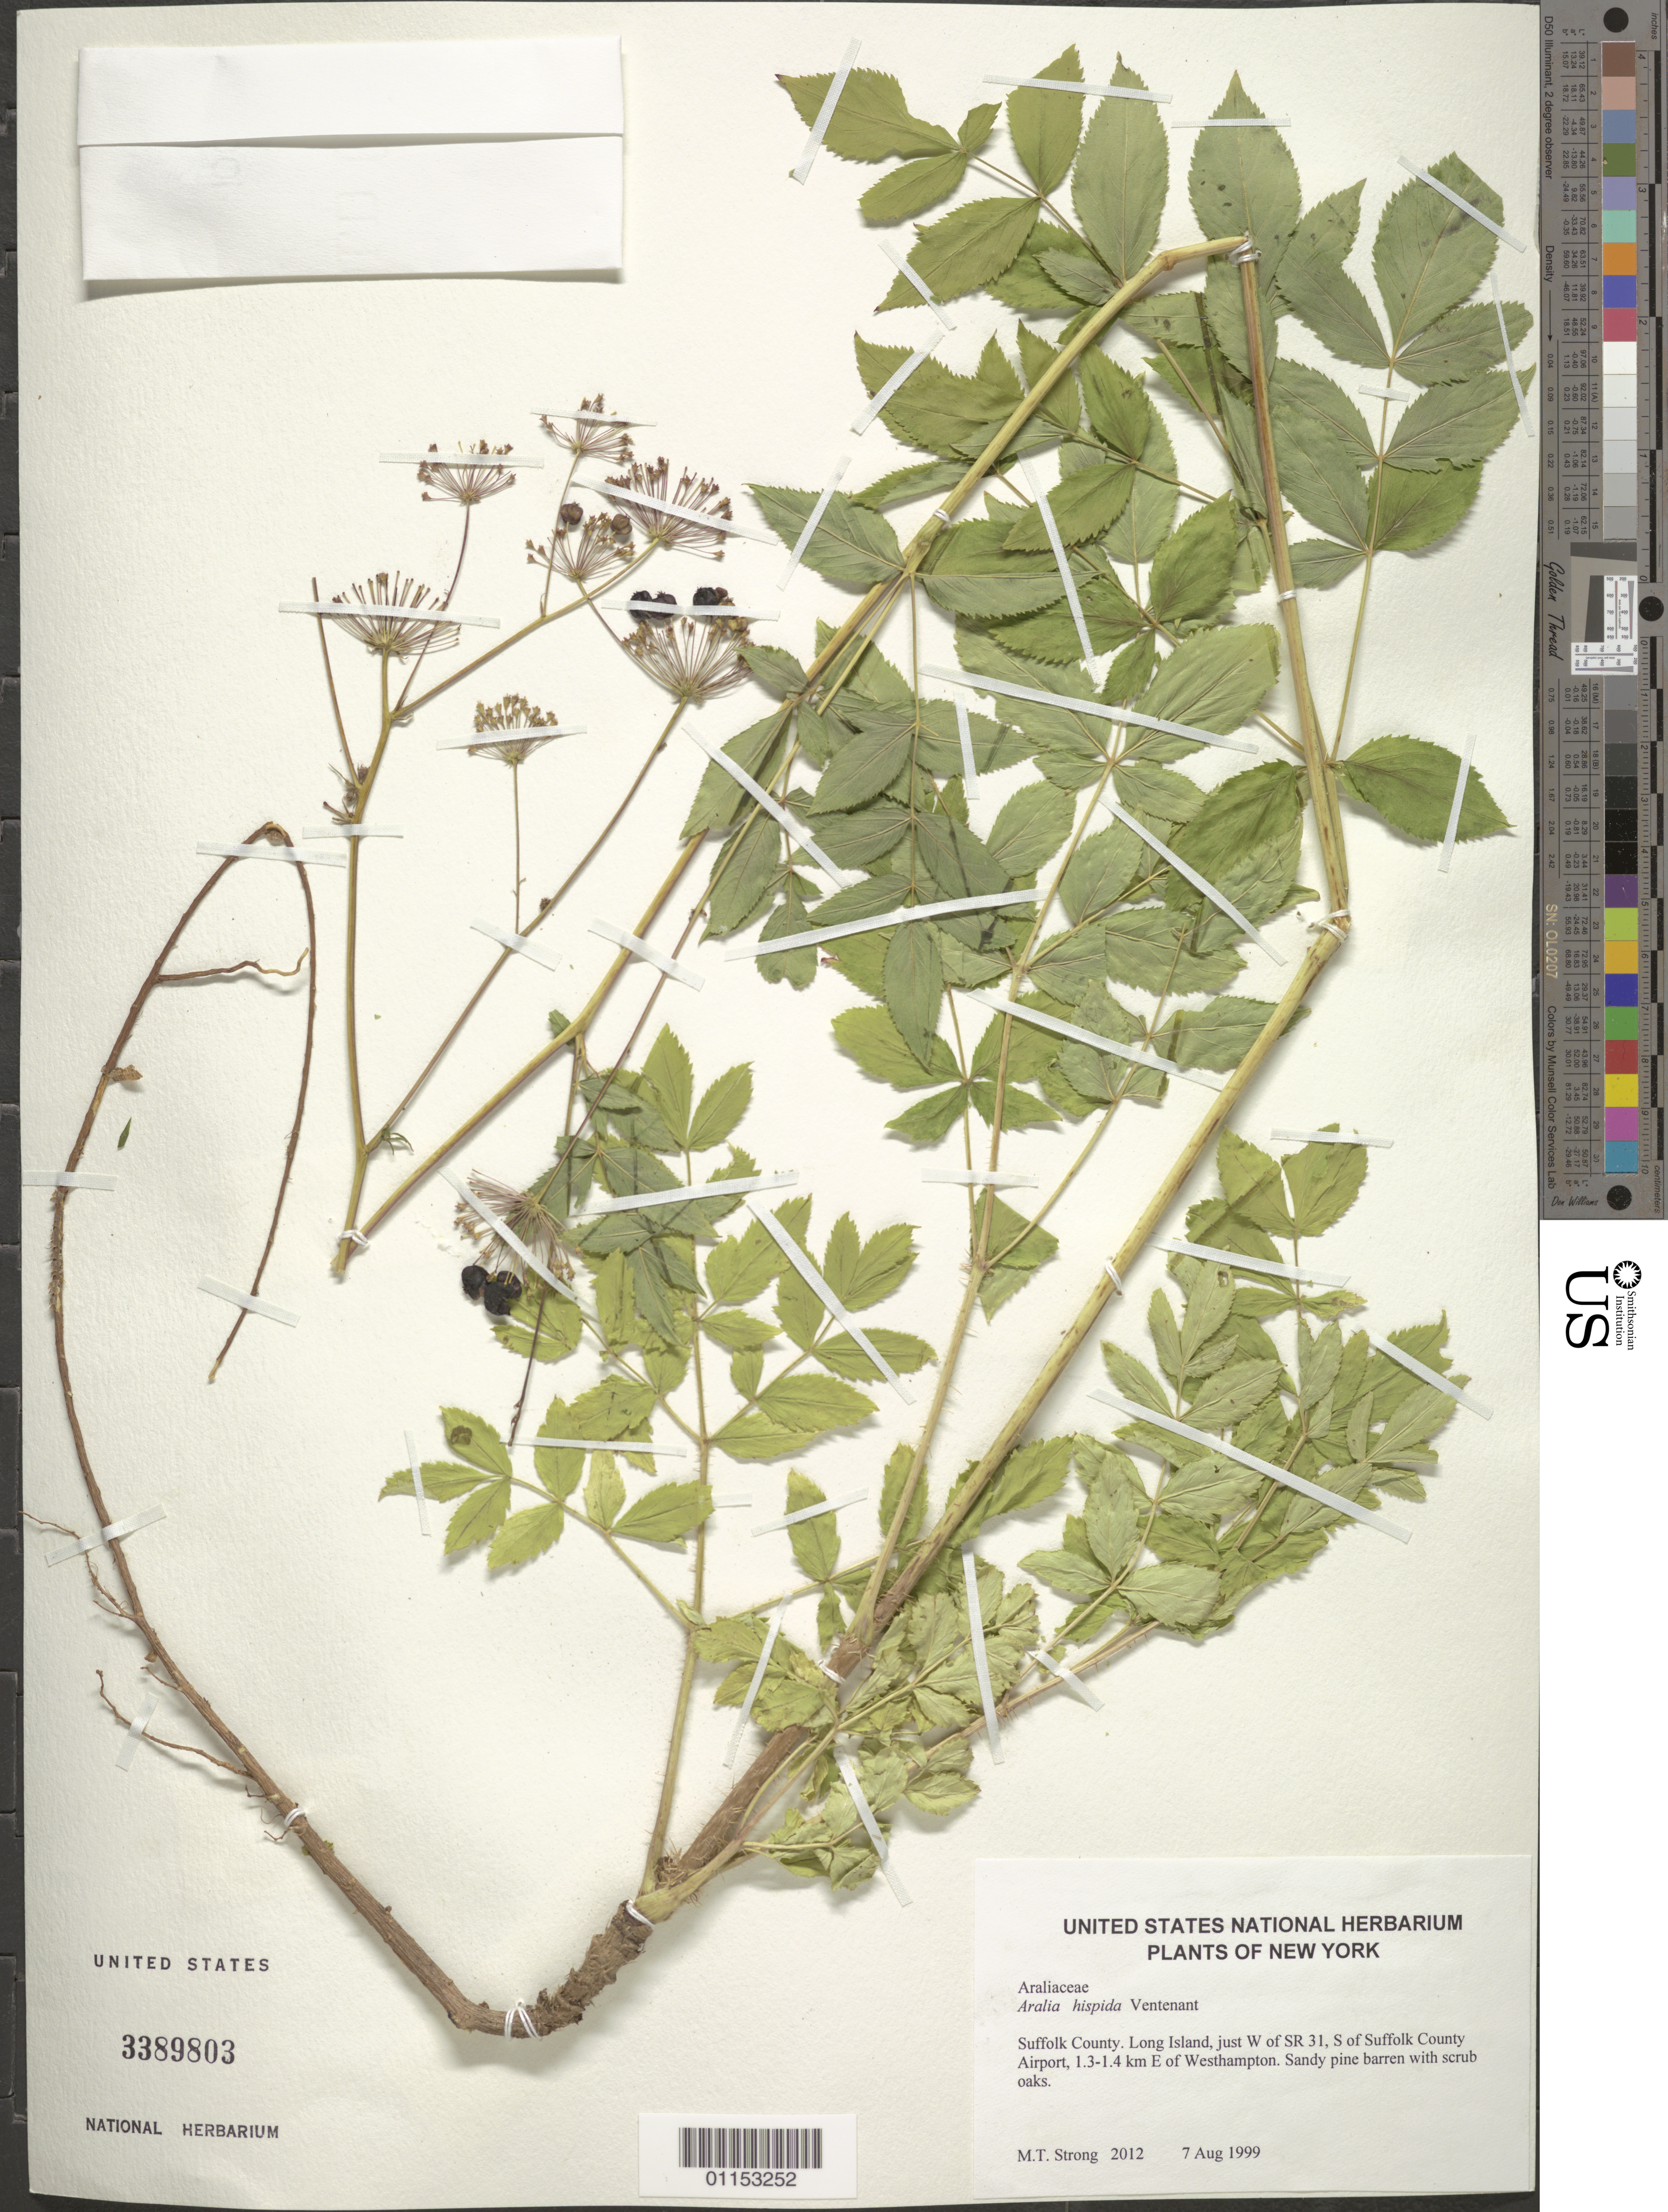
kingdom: Plantae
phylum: Tracheophyta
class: Magnoliopsida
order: Apiales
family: Araliaceae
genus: Aralia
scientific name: Aralia hispida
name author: Vent.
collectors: M. T. Strong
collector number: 2012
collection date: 1999-08-07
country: United States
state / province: New York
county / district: Suffolk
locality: Long Island, just W of SR 31, S of Suffolk County Airport, 1.3-1.4 km E of Westhampton.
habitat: Sandy pine barren with scrub oaks.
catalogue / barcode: US 3389803